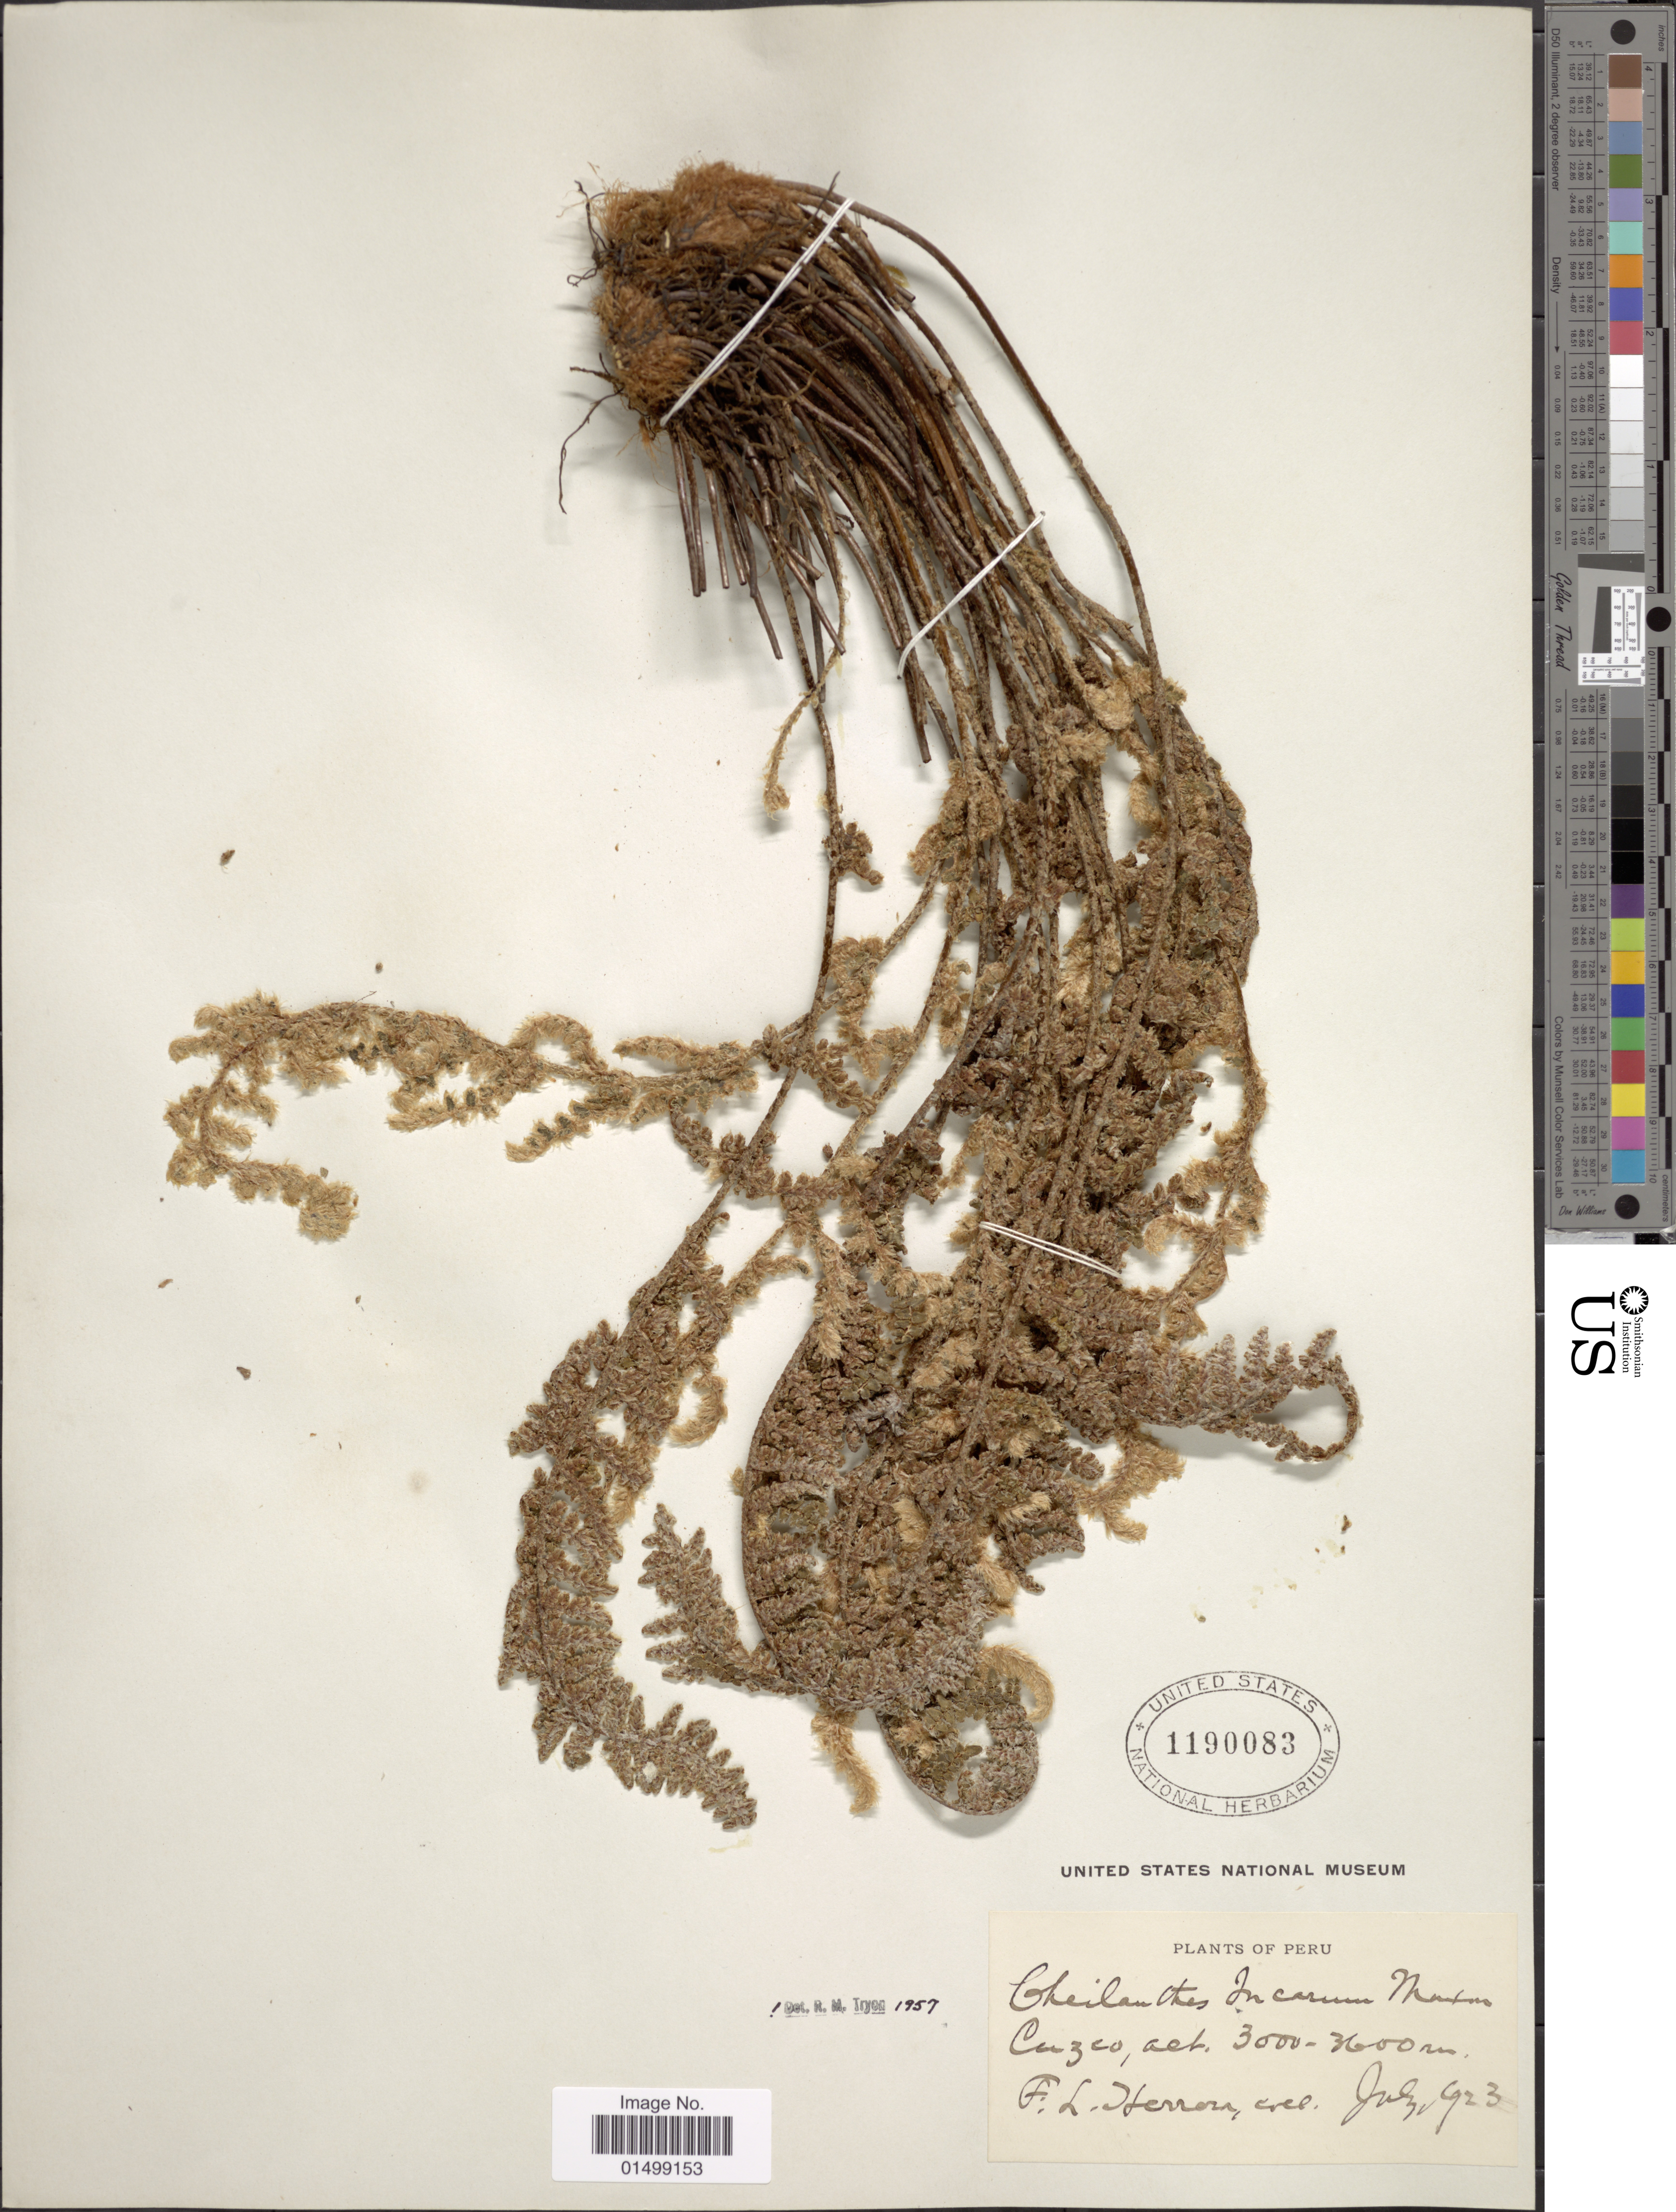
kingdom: Plantae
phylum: Tracheophyta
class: Polypodiopsida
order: Polypodiales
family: Pteridaceae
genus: Cheilanthes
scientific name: Cheilanthes incarum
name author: Maxon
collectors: F. L. Herrera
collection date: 1923-07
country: Peru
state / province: Cusco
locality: Cuzco.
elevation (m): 3000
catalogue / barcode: US 1190083